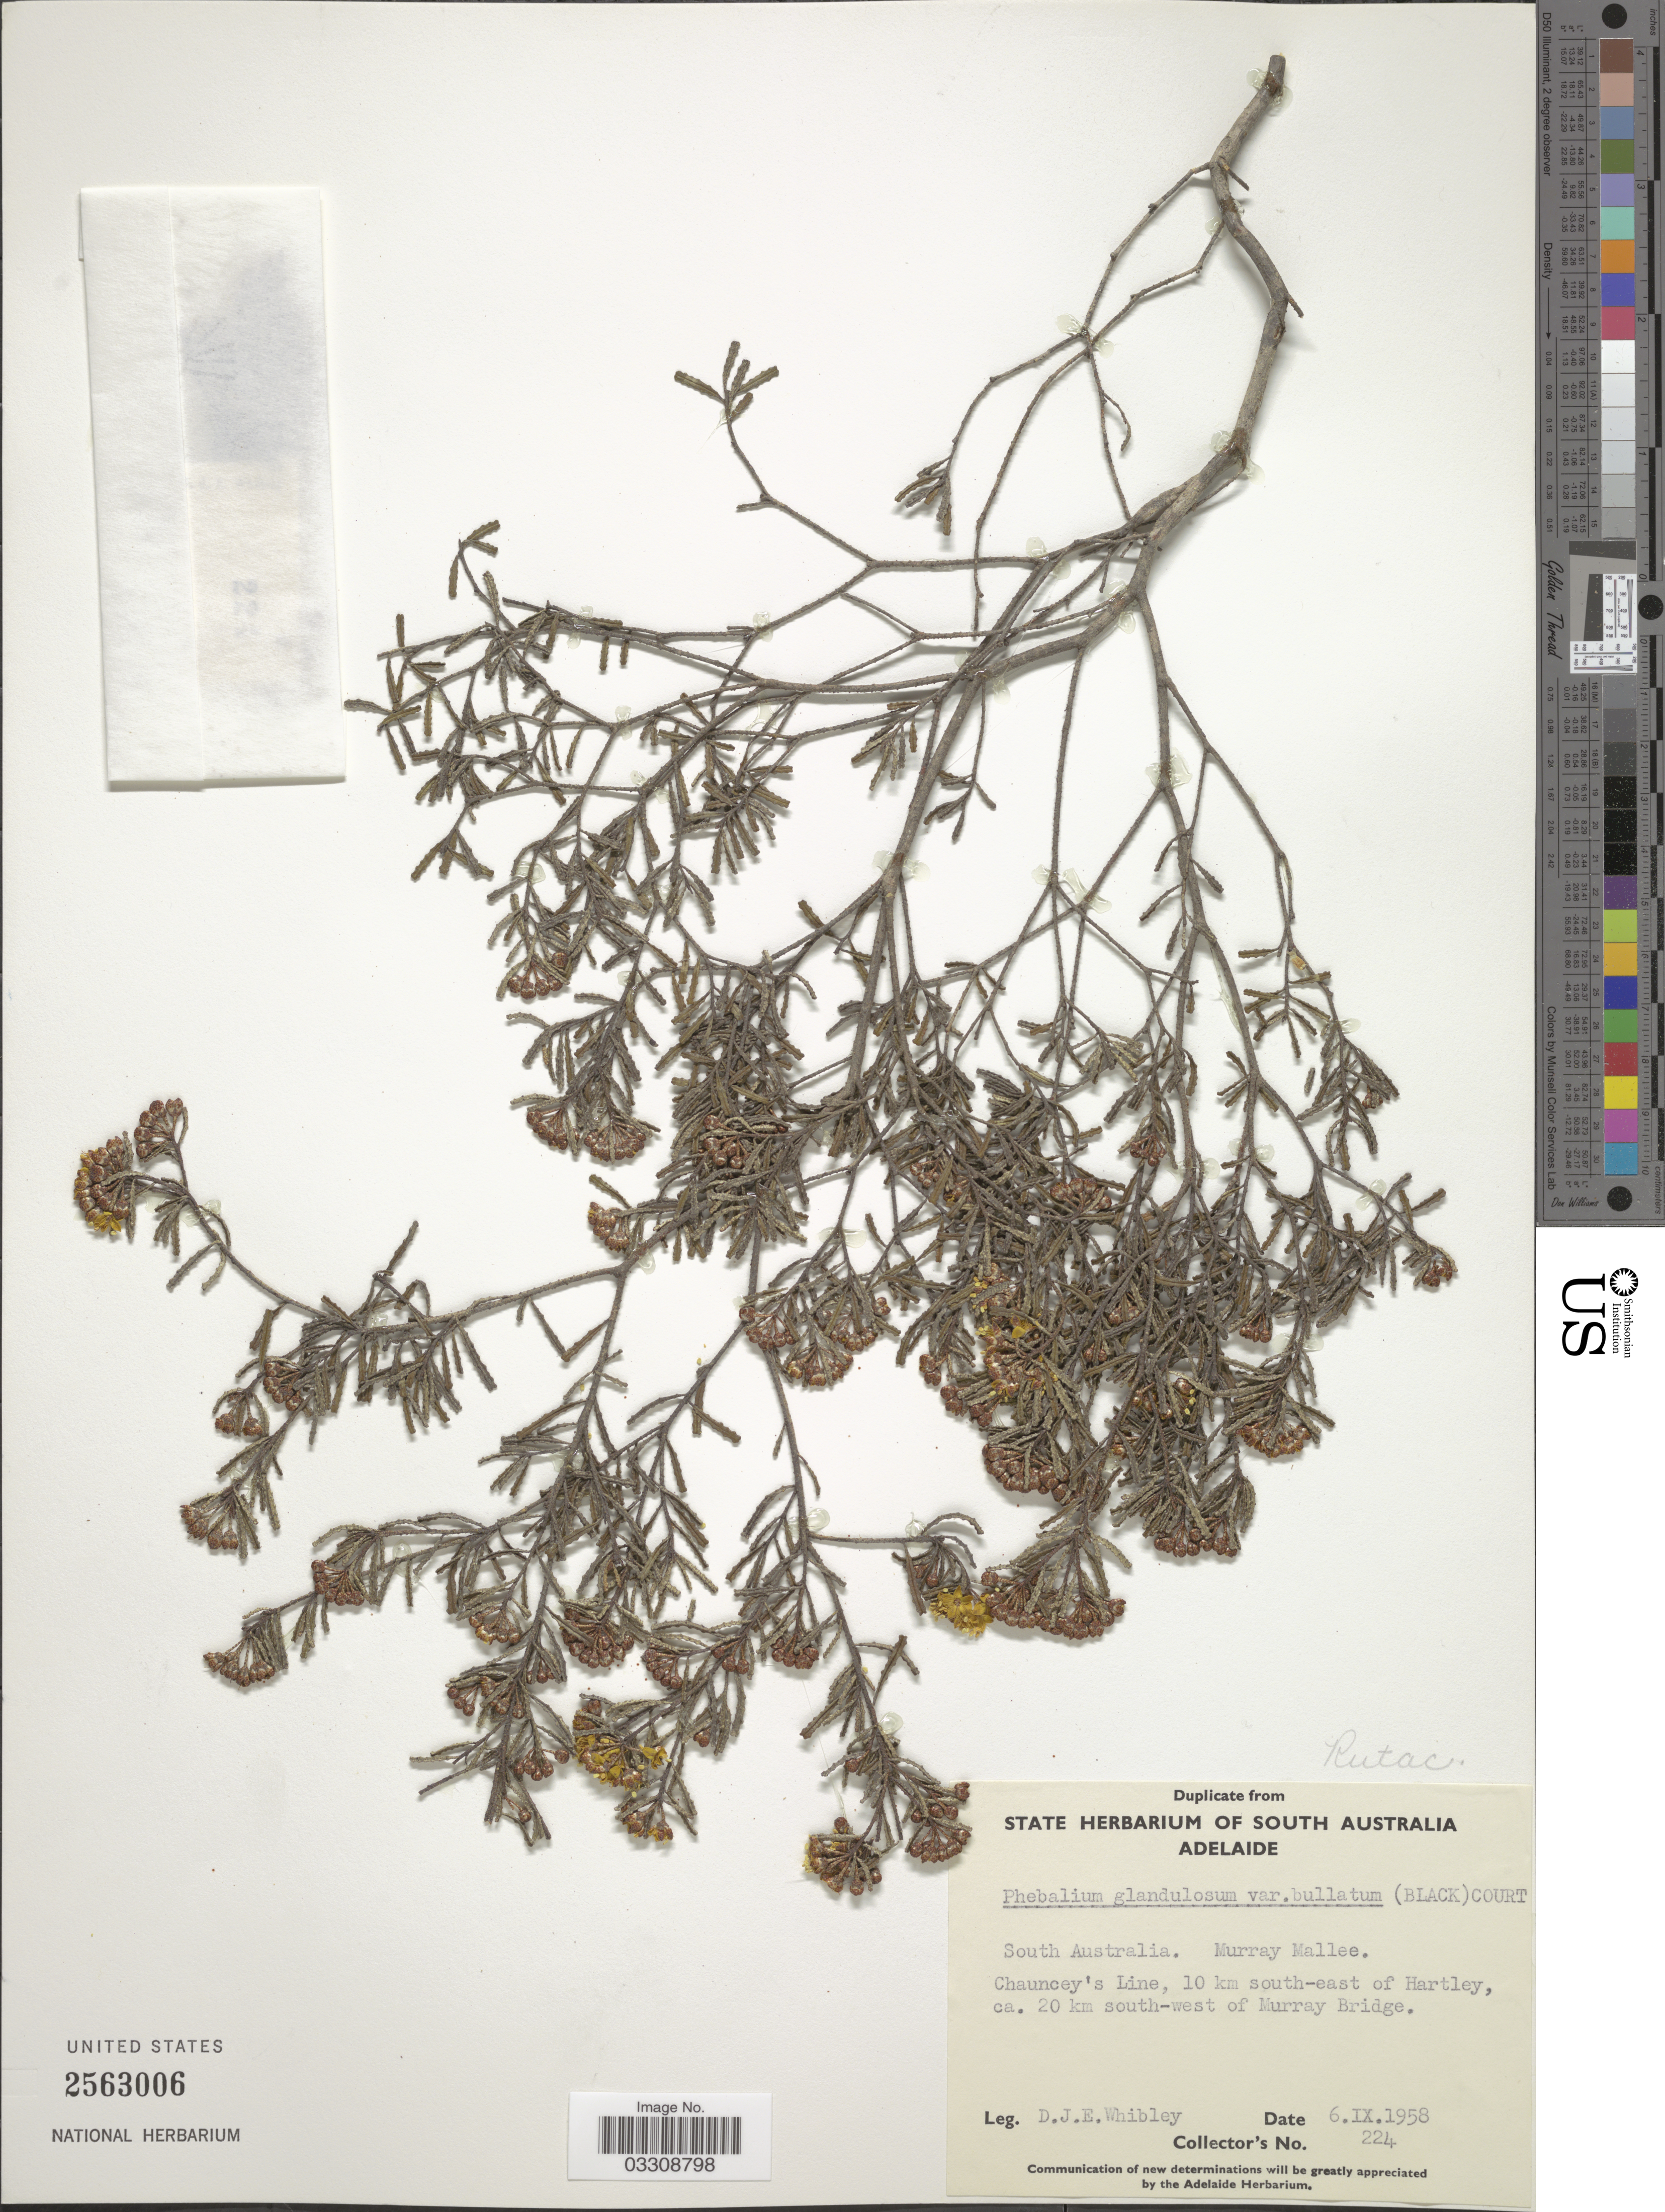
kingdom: Plantae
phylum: Tracheophyta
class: Magnoliopsida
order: Sapindales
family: Rutaceae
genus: Phebalium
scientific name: Phebalium glandulosum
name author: Hook.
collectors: D. Whibley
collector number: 224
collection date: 1958-09-06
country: Australia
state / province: South Australia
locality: Murray Mallee. Chauncey's Line, 10 km south-east of Hartley, ca. 20 km south-west of Murray Bridge.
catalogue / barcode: US 2563006